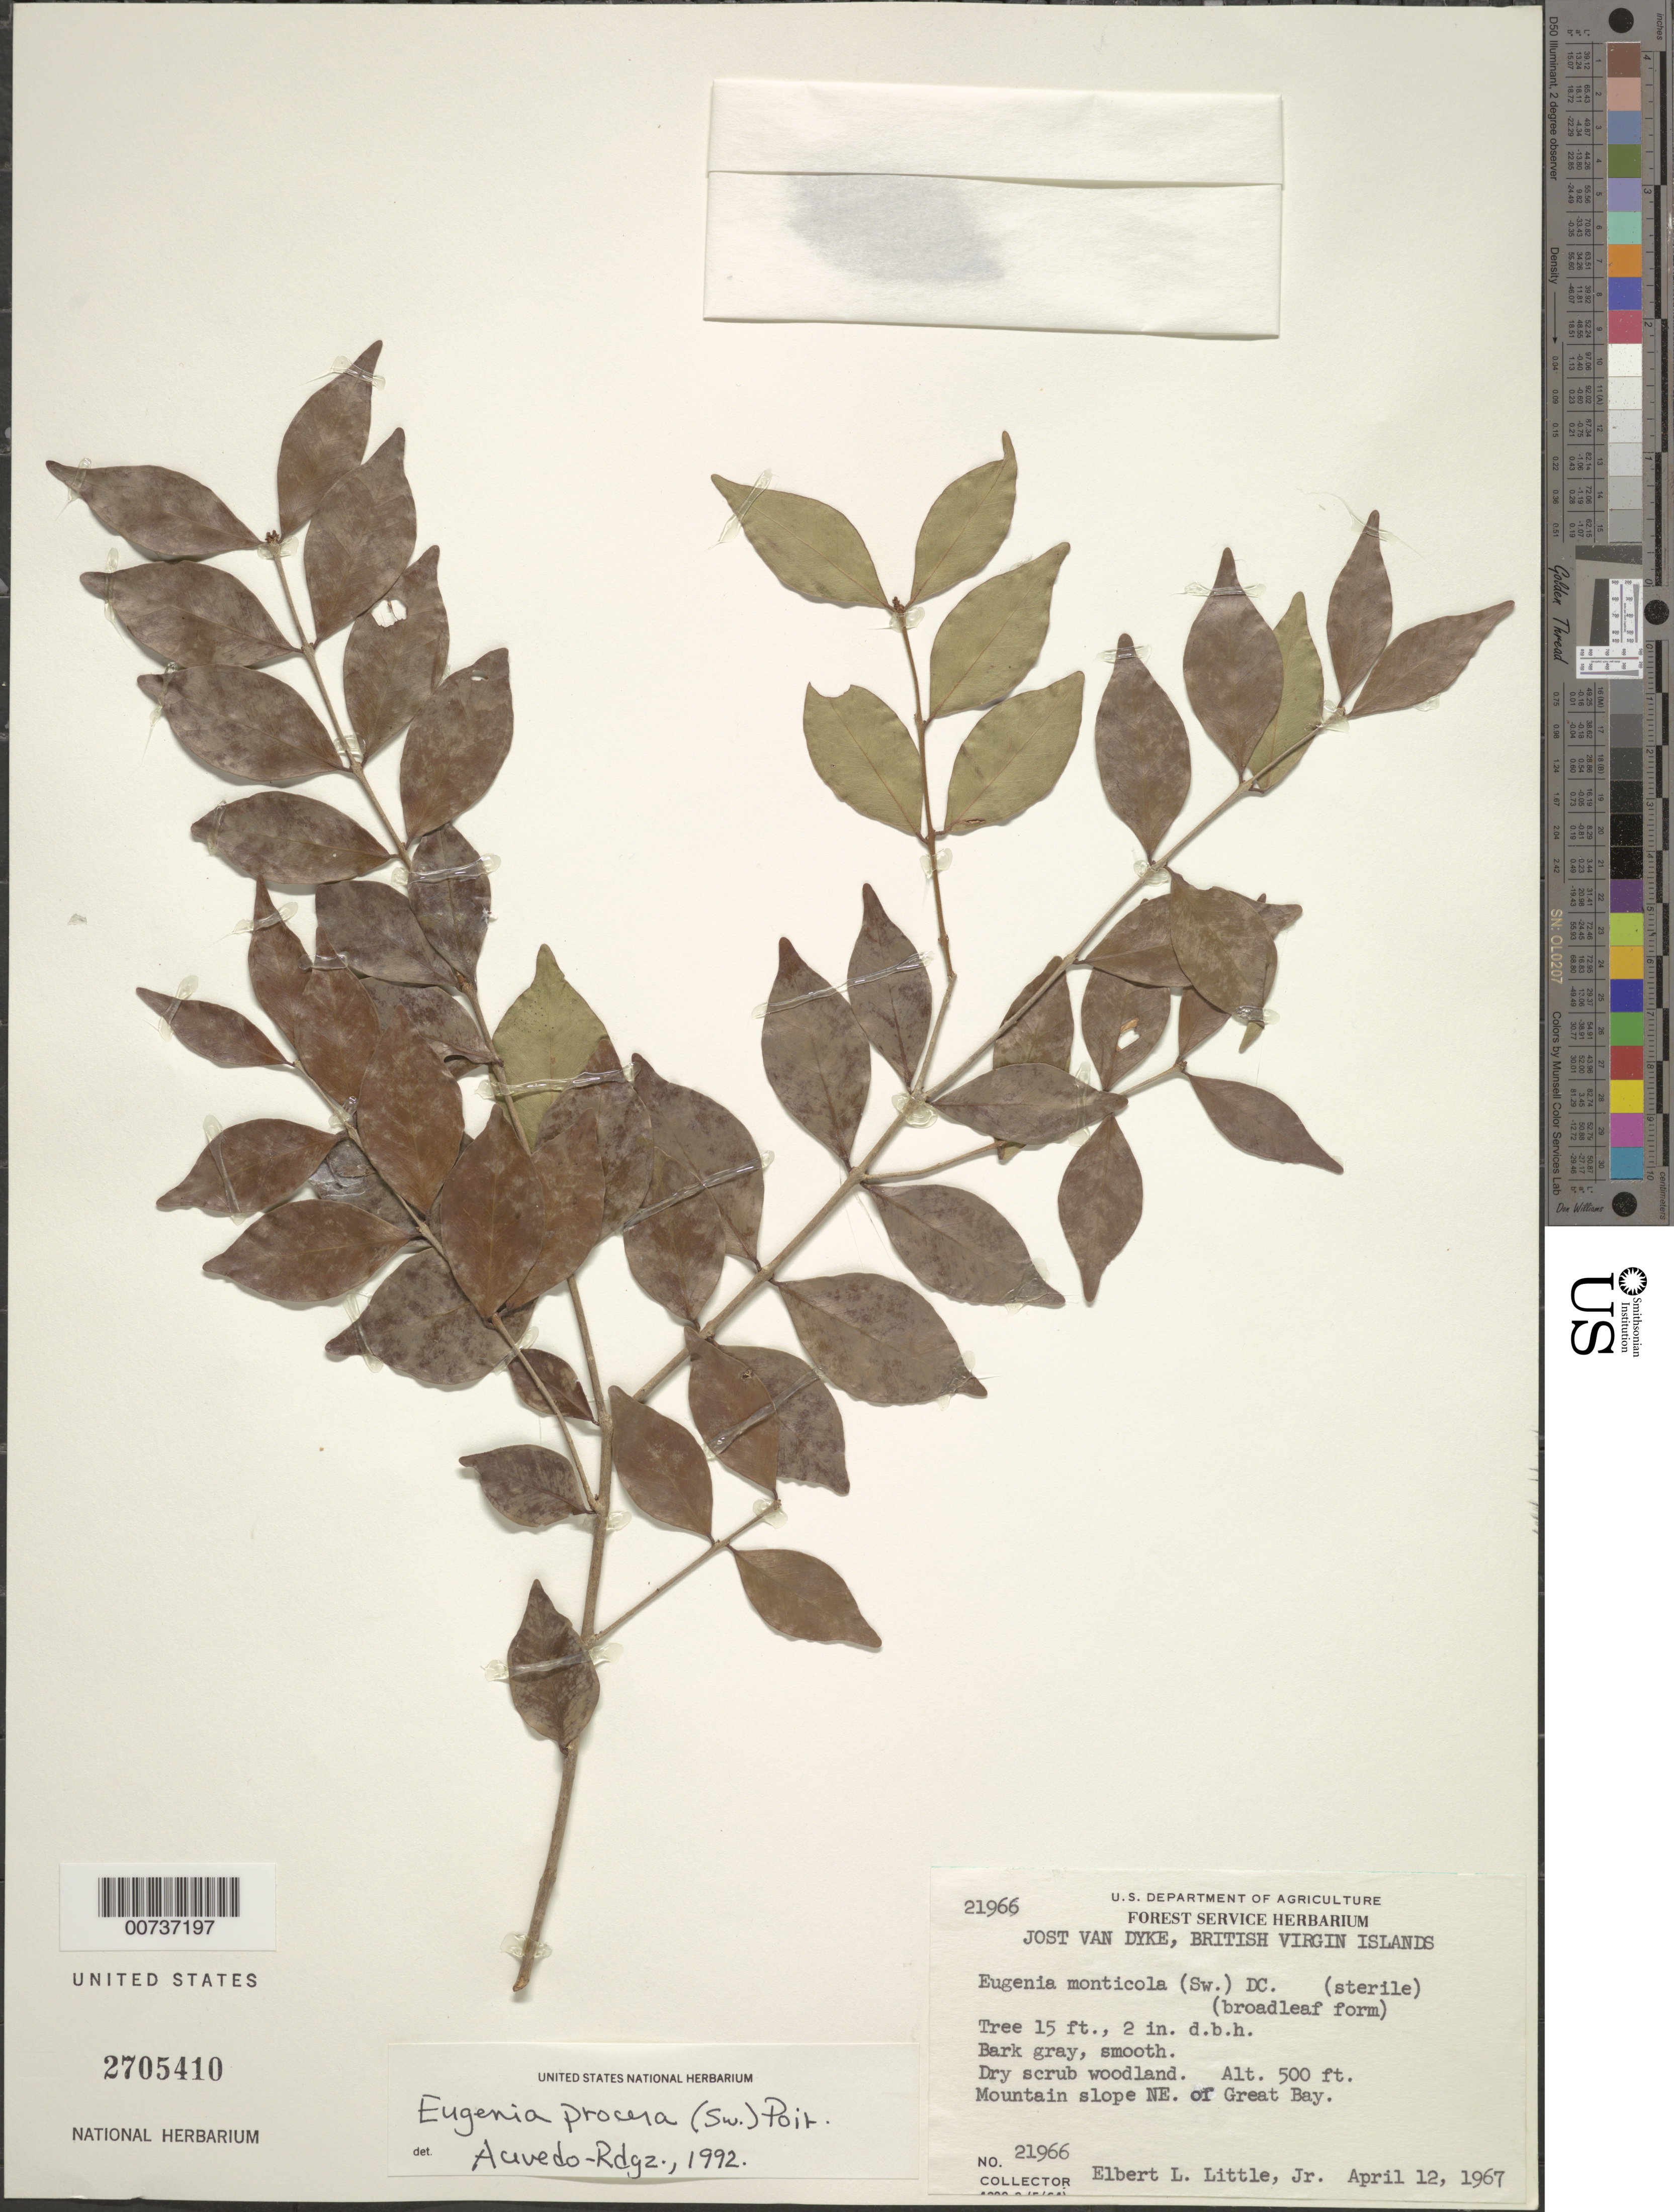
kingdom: Plantae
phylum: Tracheophyta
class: Magnoliopsida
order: Myrtales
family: Myrtaceae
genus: Eugenia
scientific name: Eugenia procera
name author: (Sw.) Poir.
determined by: Acevedo-Rodríguez, P., (BOT), Smithsonian Institution - National Museum of Natural History (UNITED STATES)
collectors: E. L. Little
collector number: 21966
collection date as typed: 12 Apr 1967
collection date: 1967-04-12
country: British Virgin Islands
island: Jost Van Dyke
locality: Mountain slope NE of Great Bay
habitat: Dry scrub woodland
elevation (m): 152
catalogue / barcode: US 2705410